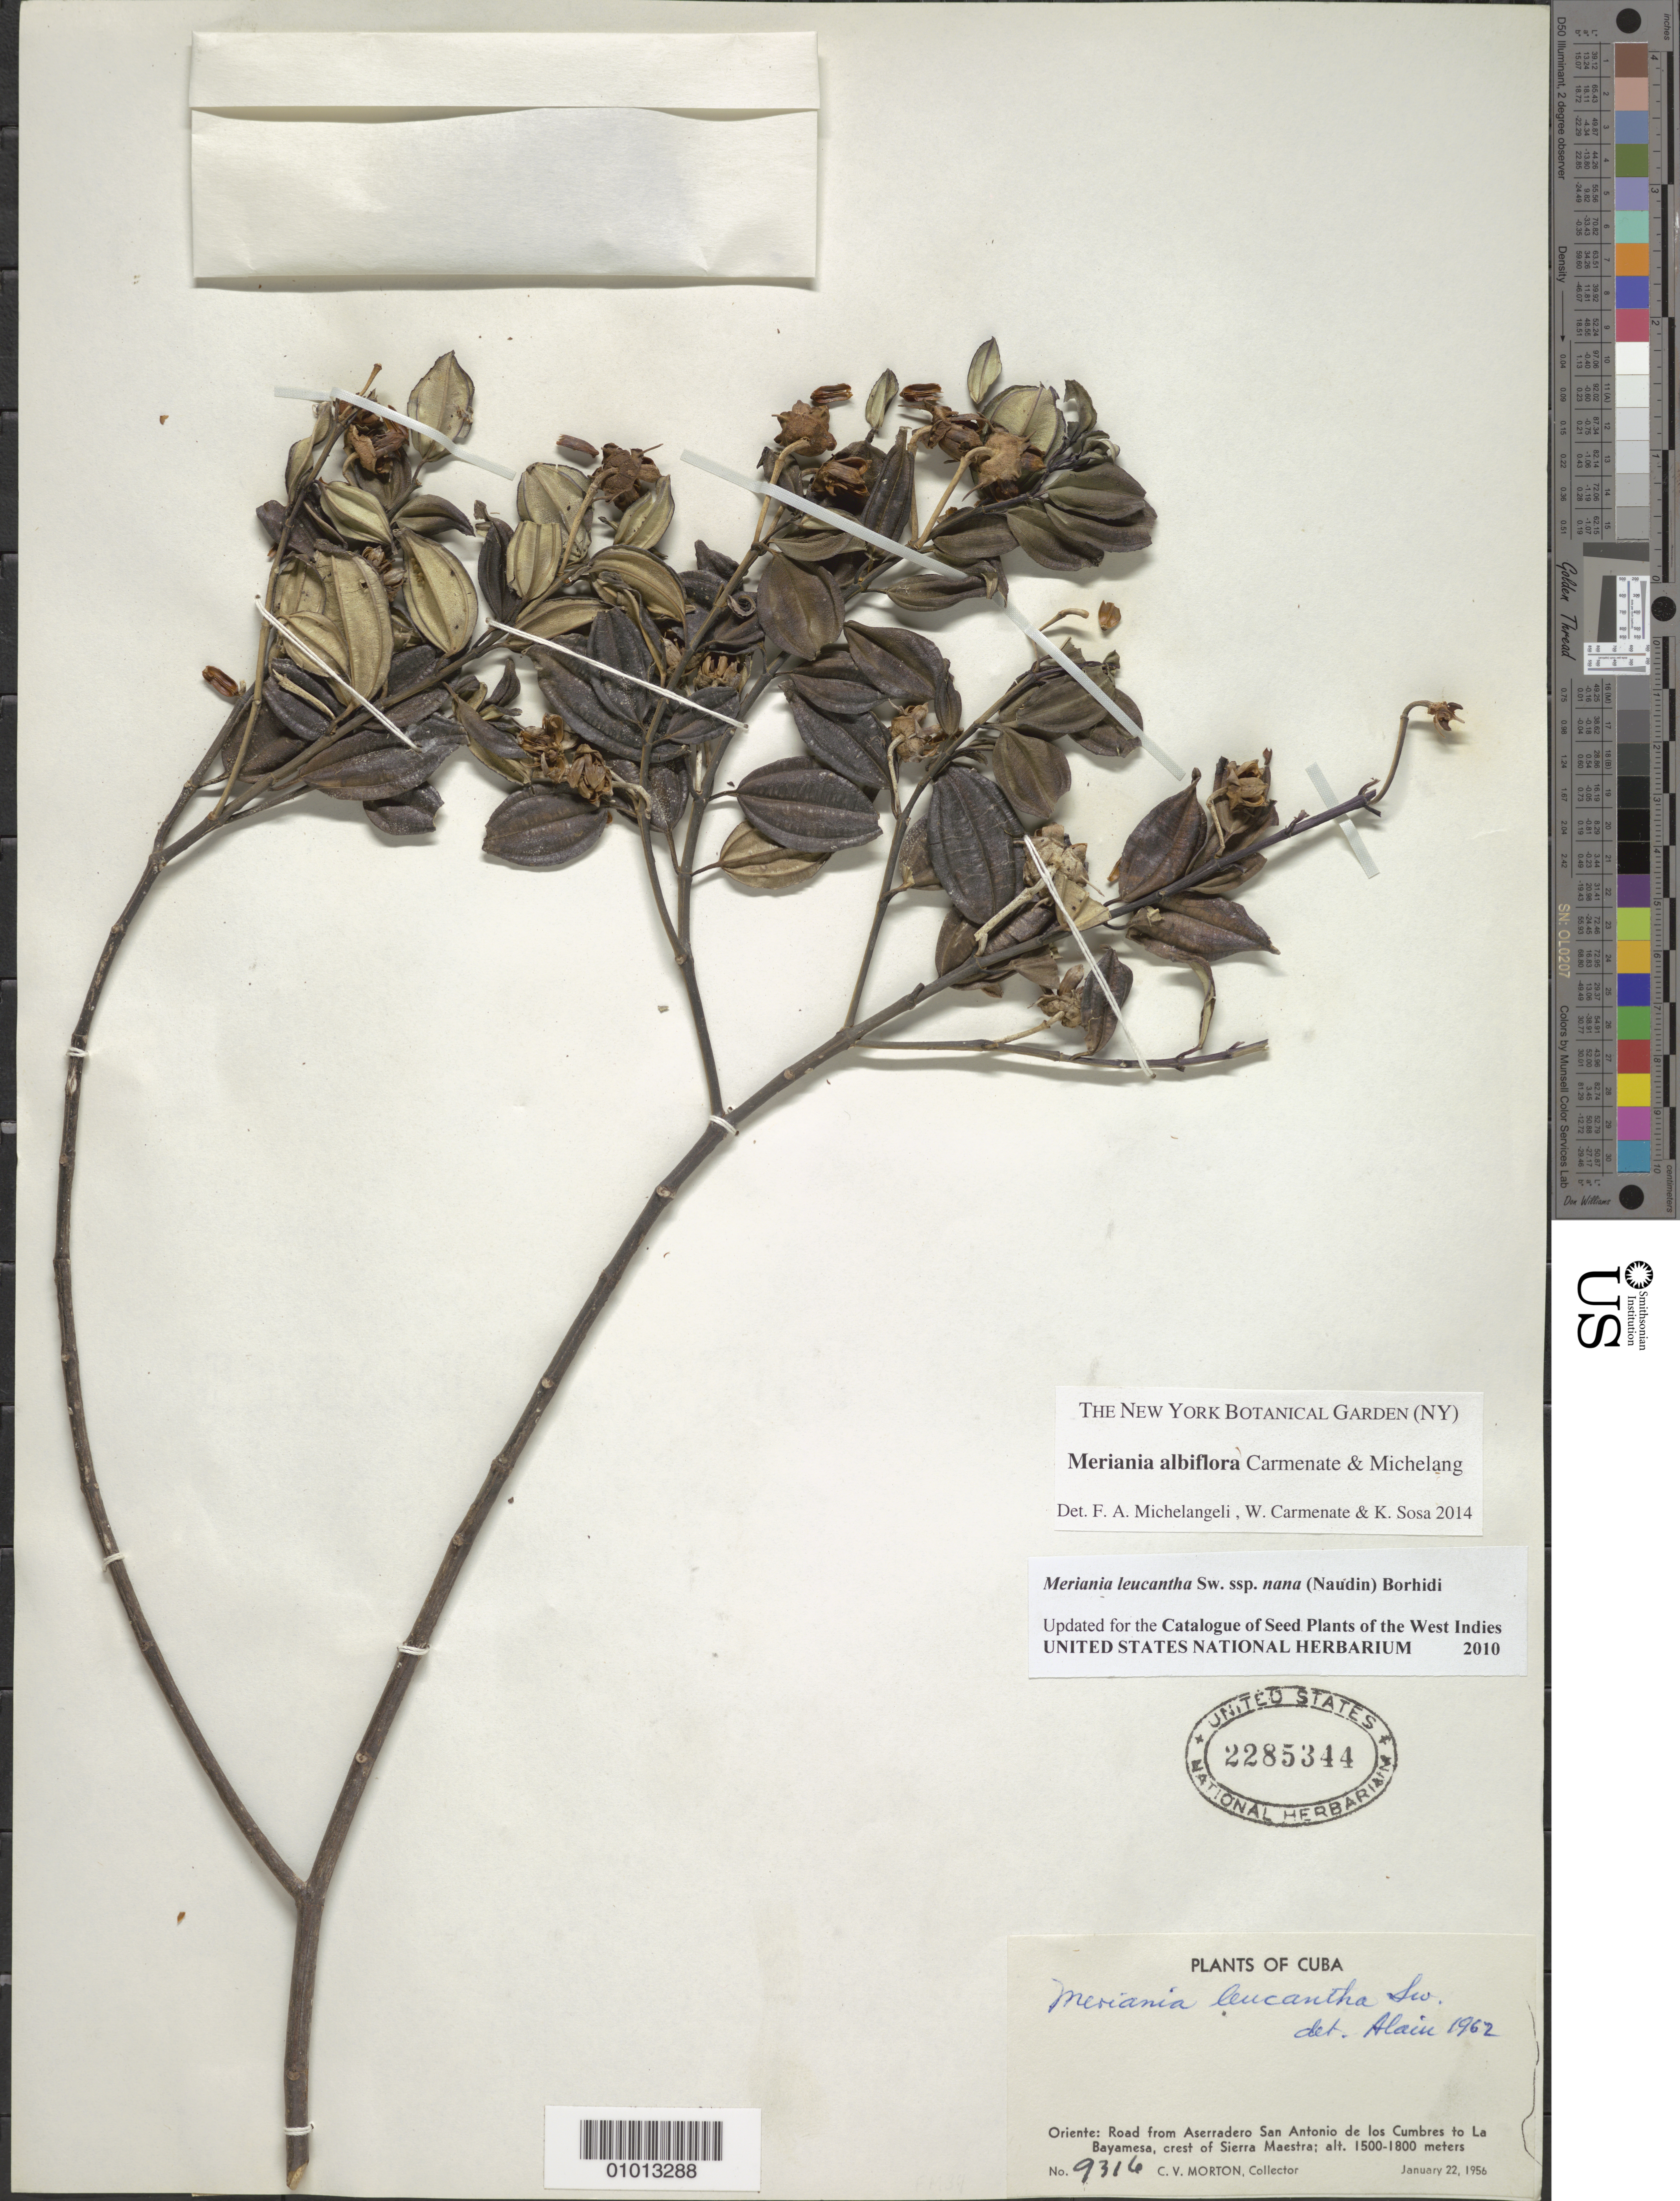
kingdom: Plantae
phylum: Tracheophyta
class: Magnoliopsida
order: Myrtales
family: Melastomataceae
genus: Meriania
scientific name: Meriania albiflora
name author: Carmenate & Michelang.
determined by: Michelangeli, F. A.; Carmenate, W.; Sosa, K.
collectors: C. V. Morton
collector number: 9316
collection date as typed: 22 Jan 1956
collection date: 1956-01-22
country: Cuba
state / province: Oriente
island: Cuba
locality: Road from Aserradero San Antonio de los Cumbres to La Bayamesa, crest of Sierra Maestra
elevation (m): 1500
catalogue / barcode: US 2285344